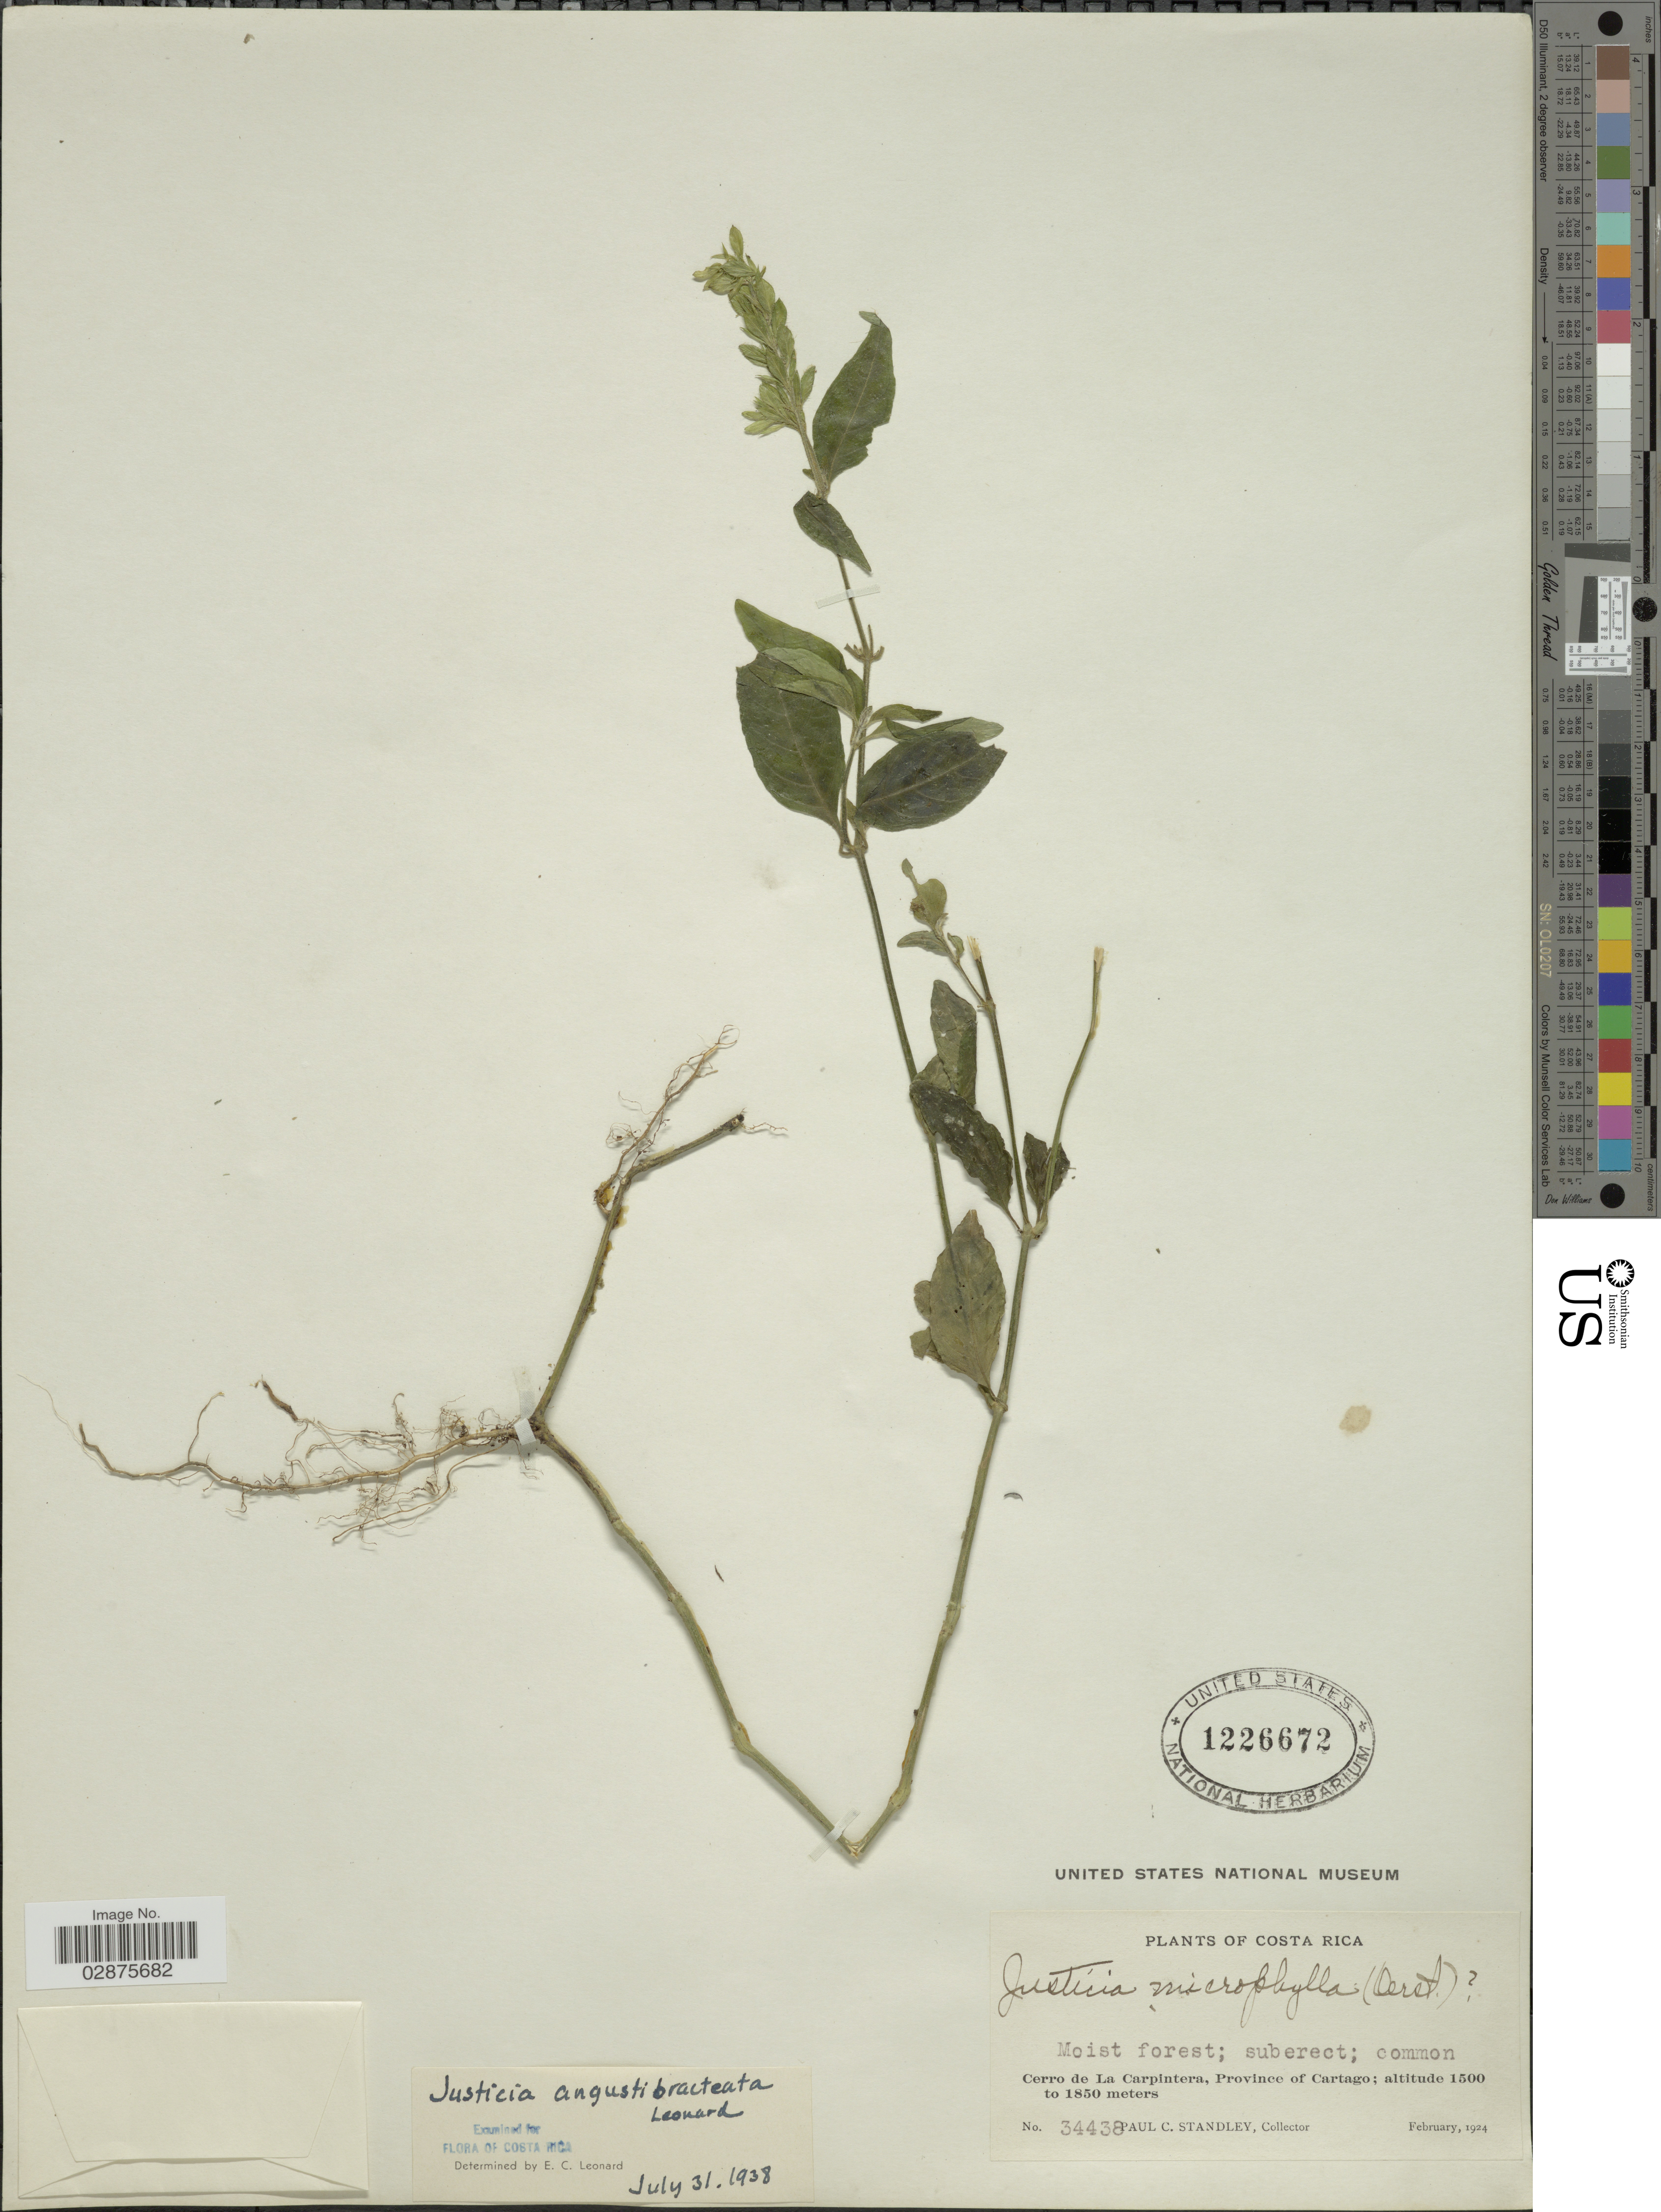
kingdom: Plantae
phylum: Tracheophyta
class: Magnoliopsida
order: Lamiales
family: Acanthaceae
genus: Justicia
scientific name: Justicia angustibracteata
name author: Leonard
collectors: P. C. Standley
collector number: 34438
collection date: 1924-02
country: Costa Rica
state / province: Cartago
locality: Cerro de La Carpintera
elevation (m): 1500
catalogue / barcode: US 1226672